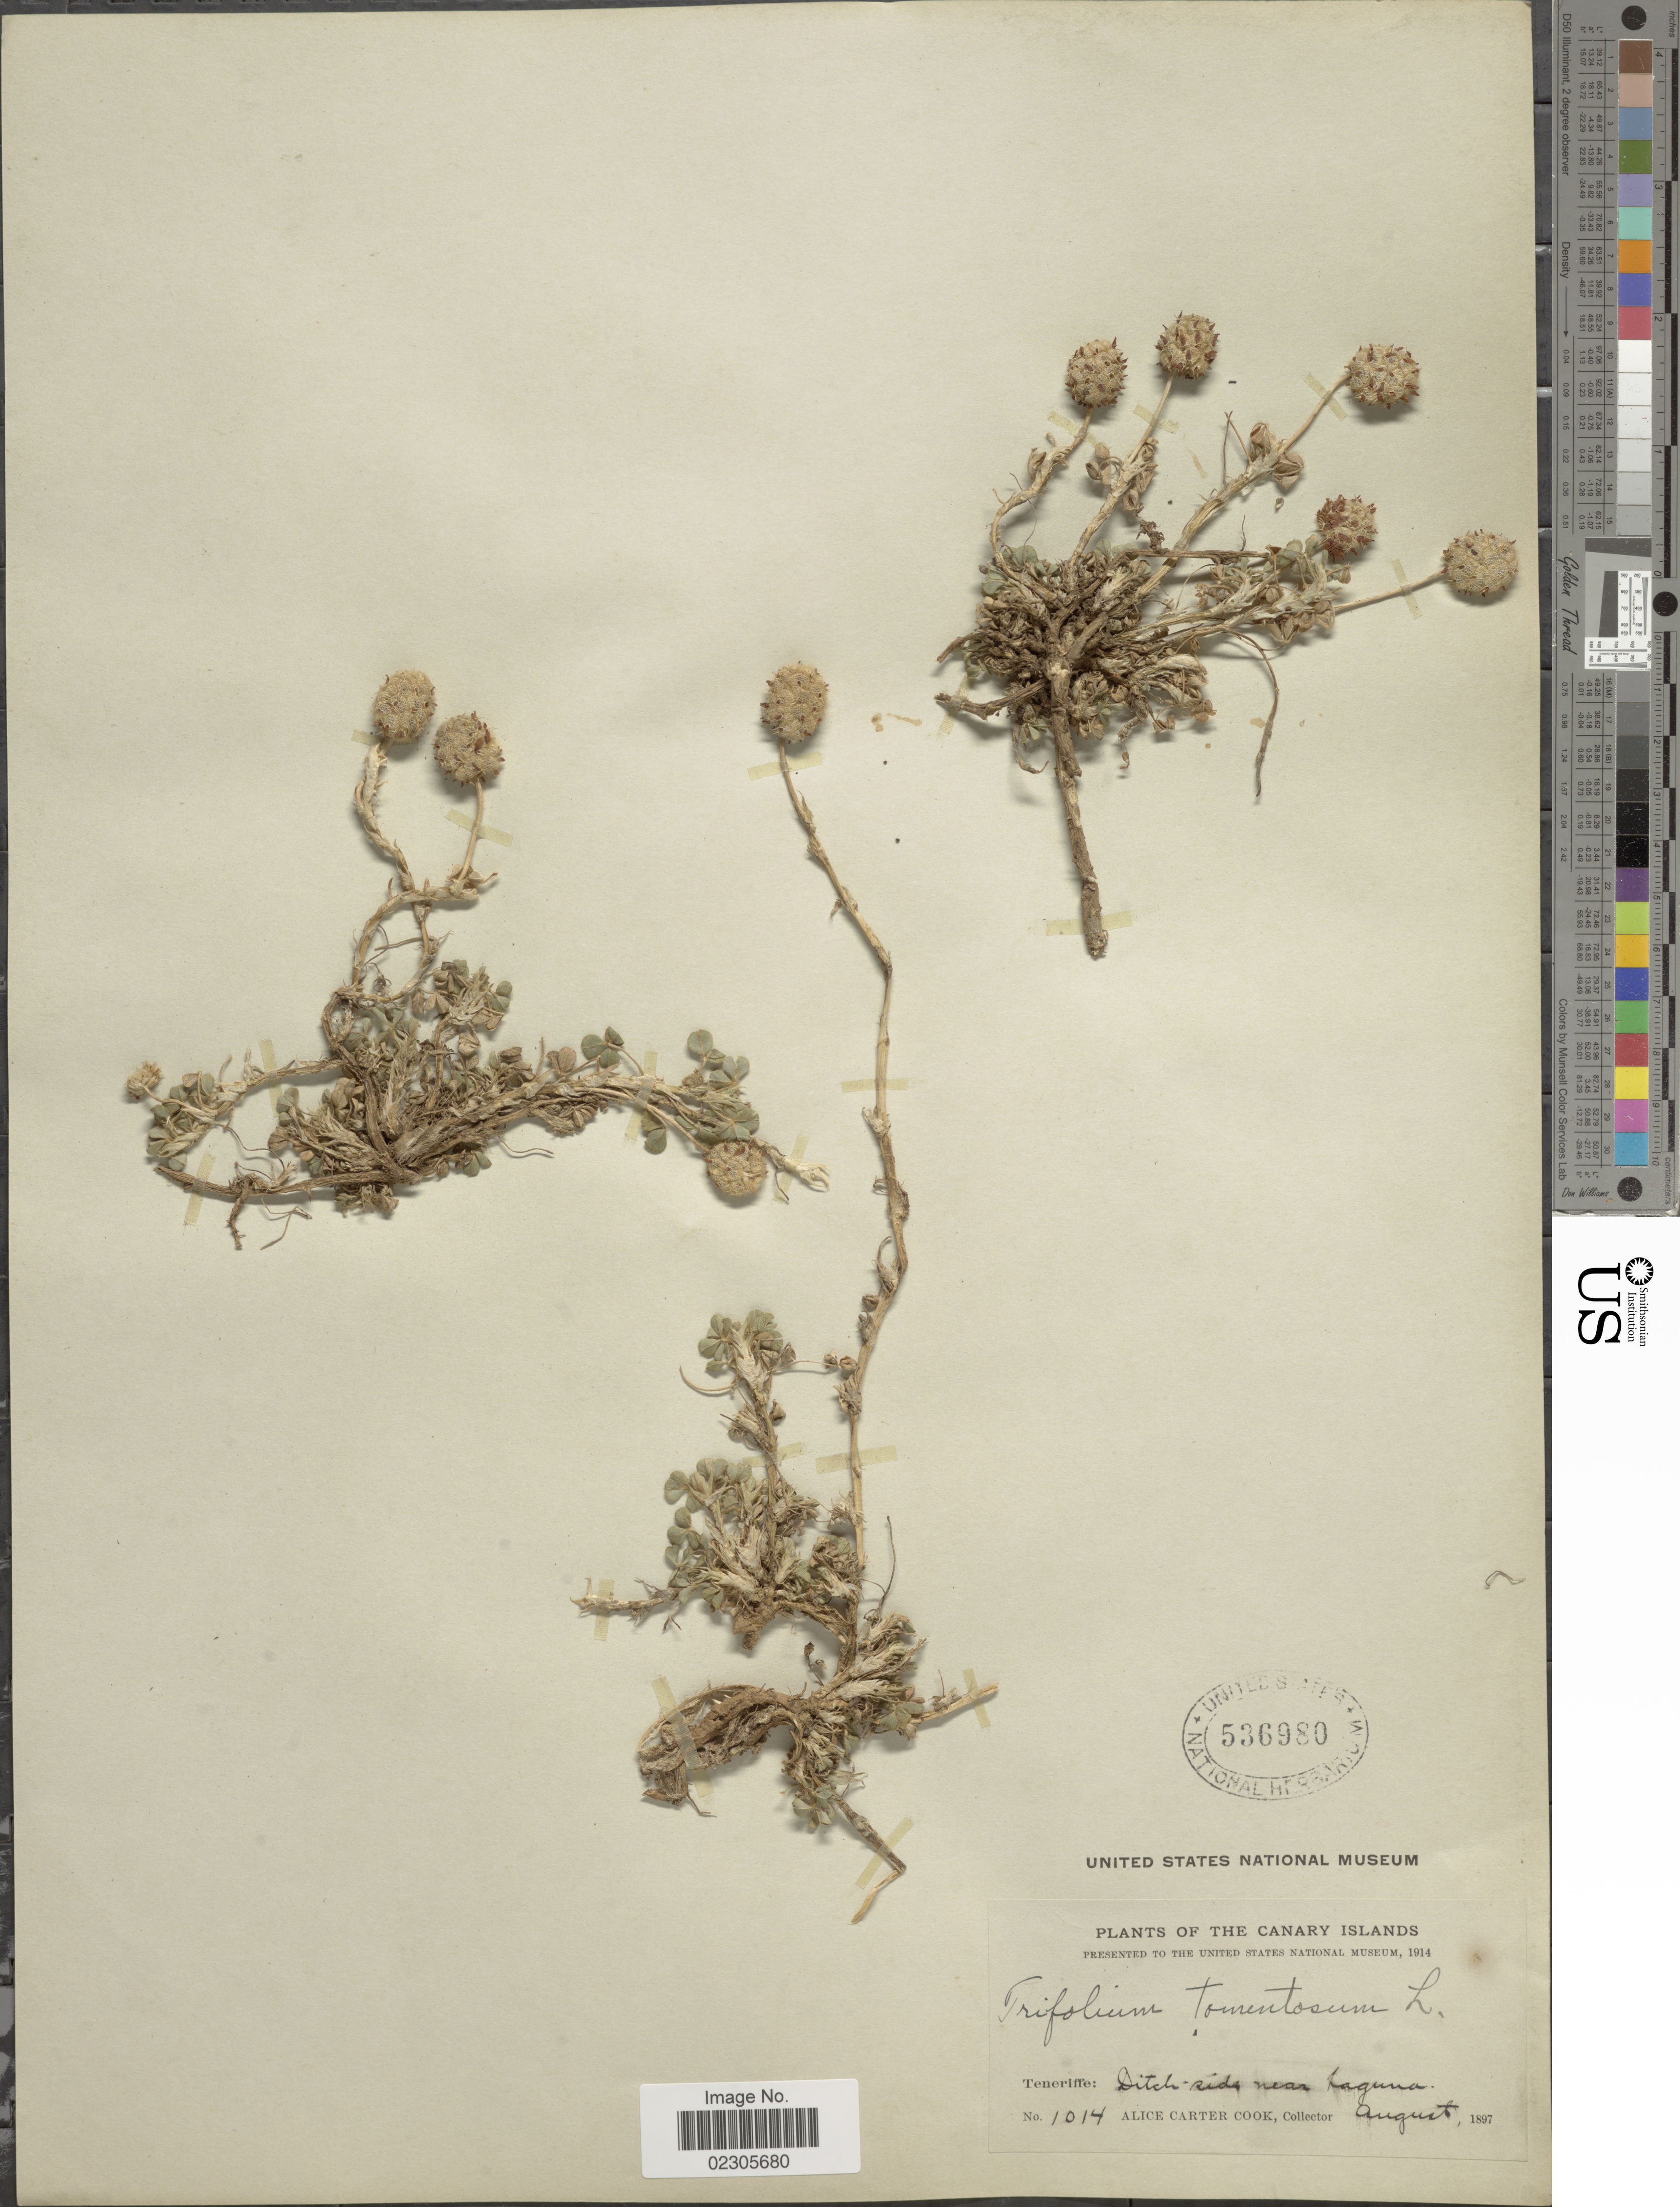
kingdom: Plantae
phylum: Tracheophyta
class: Magnoliopsida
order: Fabales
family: Fabaceae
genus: Trifolium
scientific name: Trifolium tomentosum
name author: L.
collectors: Alice C. Cook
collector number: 1014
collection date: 1897-08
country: Spain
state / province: Canarias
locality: Canary Islands, Teneriffe: Ditch sides near Laguna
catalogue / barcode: US 536980